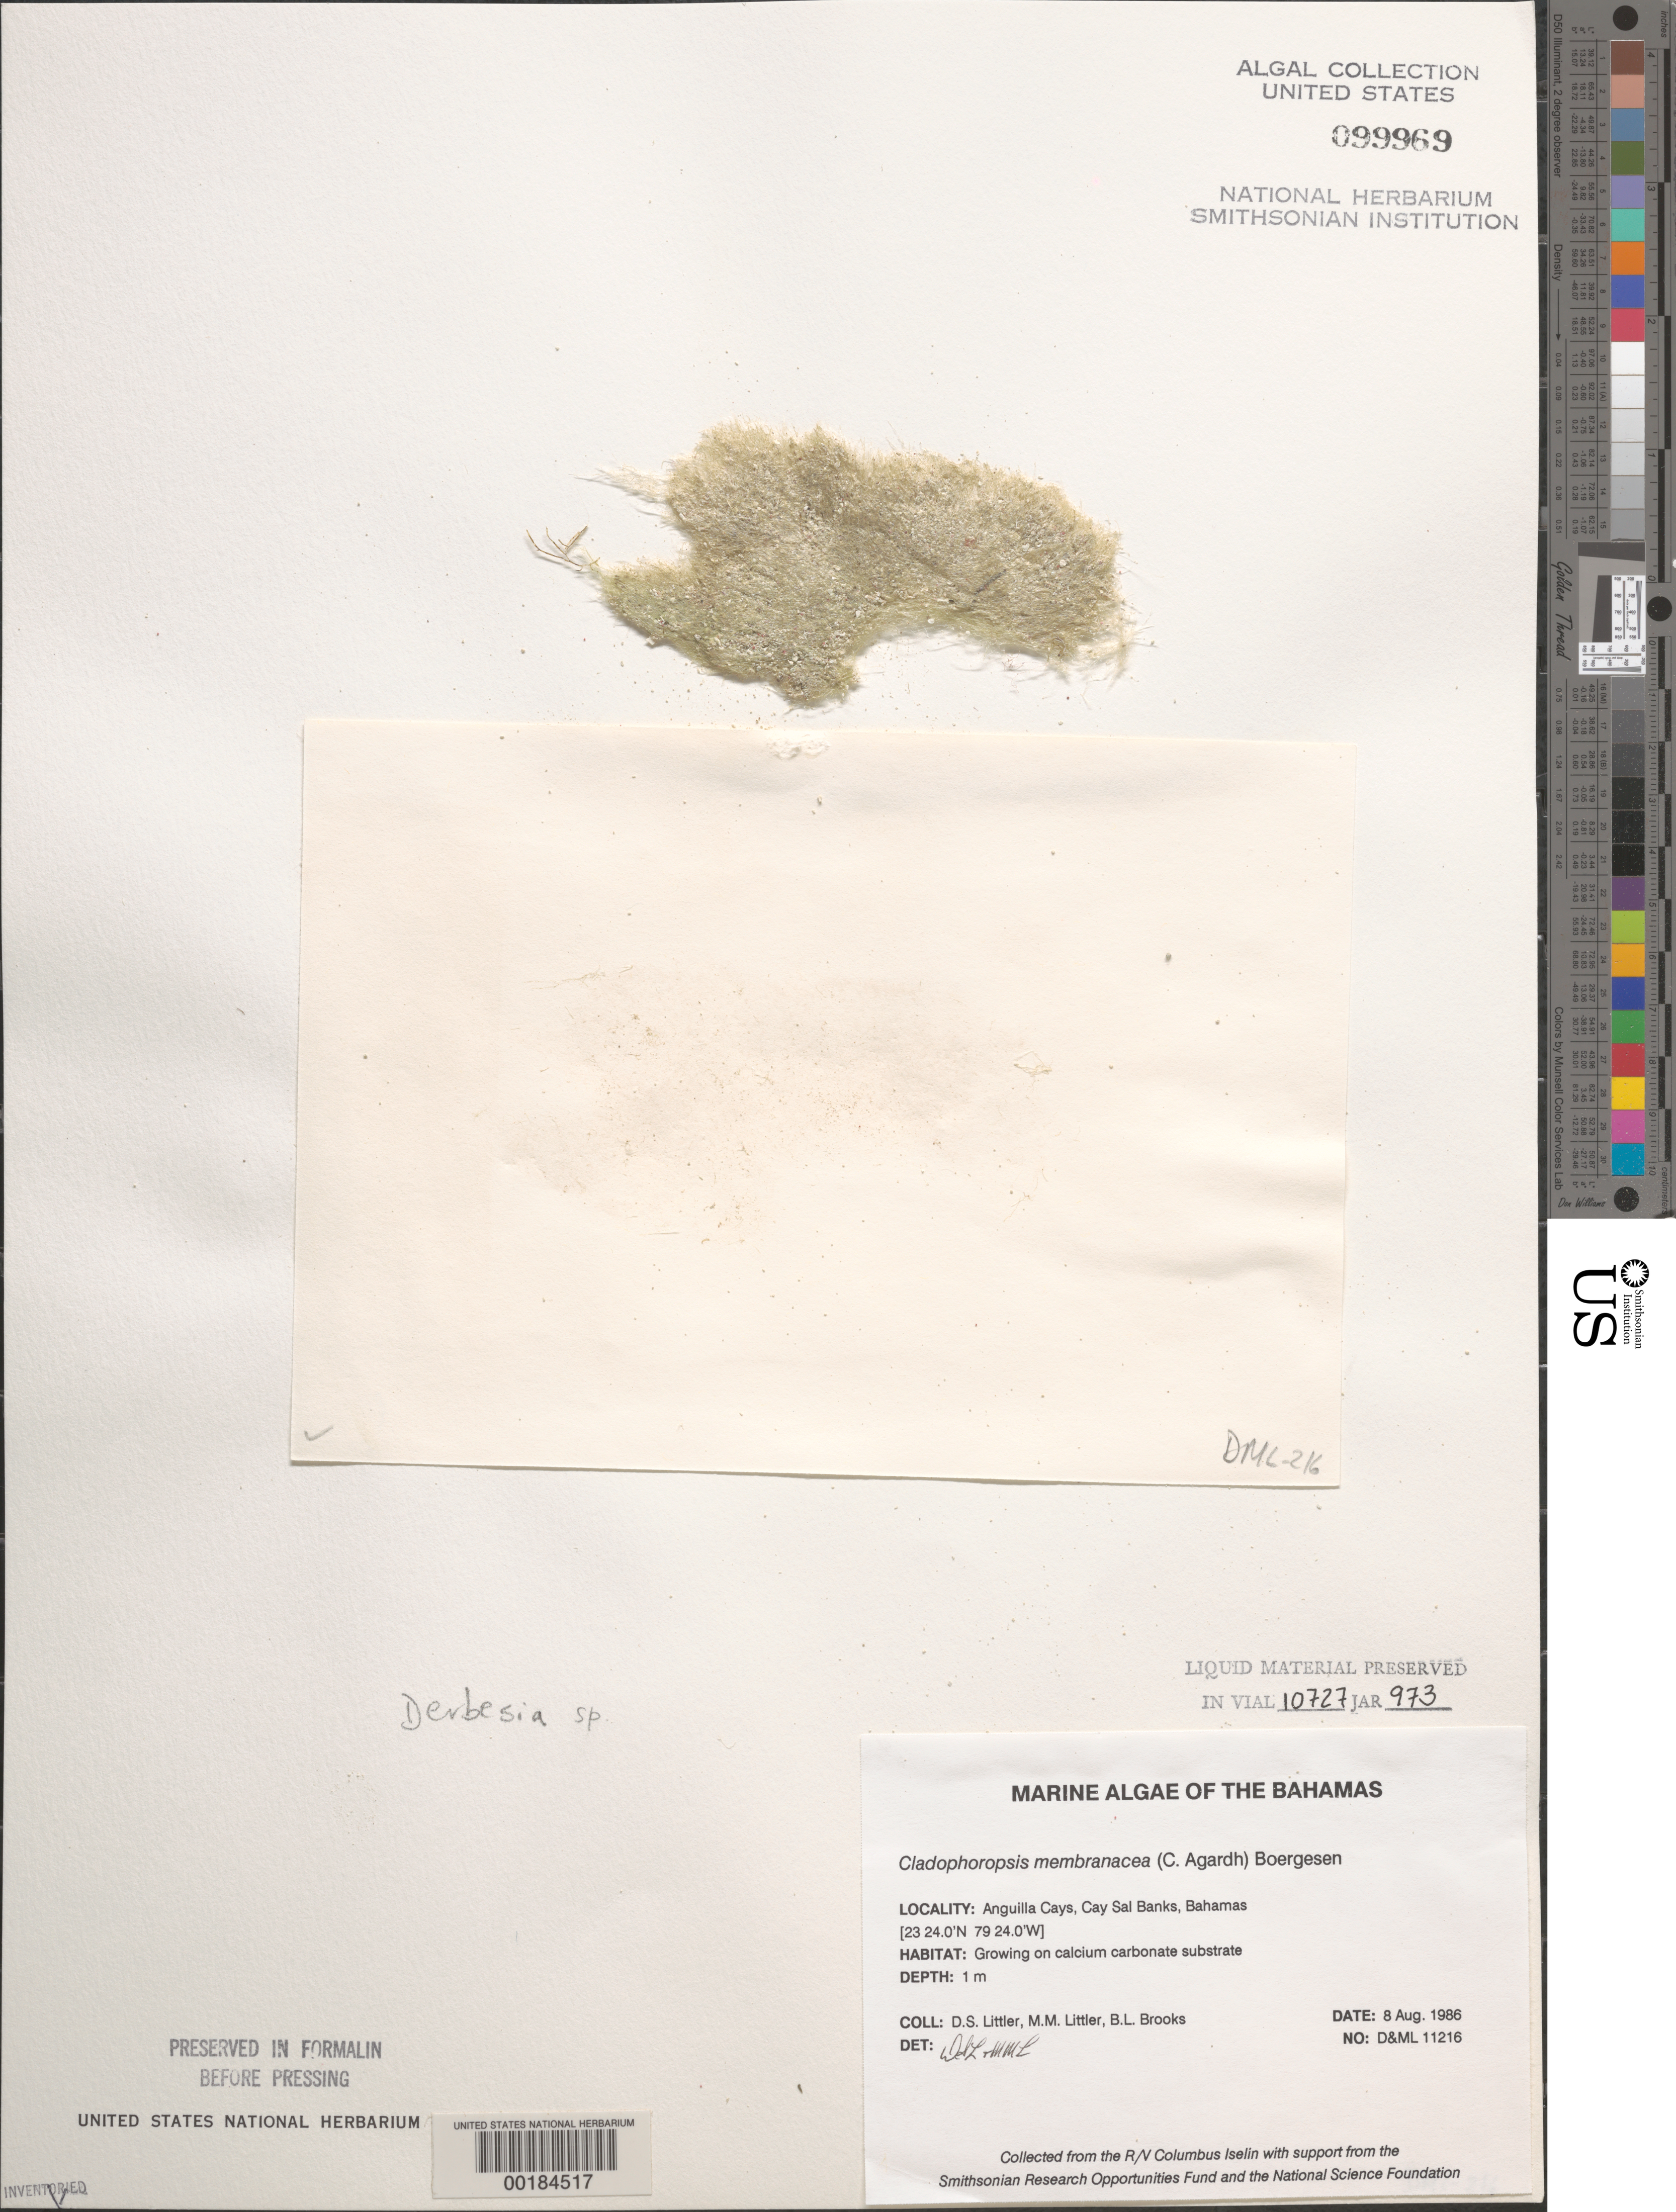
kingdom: Plantae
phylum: Chlorophyta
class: Ulvophyceae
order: Siphonocladales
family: Boodleaceae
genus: Cladophoropsis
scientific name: Cladophoropsis membranacea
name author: (Hofman-Bang) Børgesen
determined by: Littler, D. S.; Littler, M. M.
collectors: D. S. Littler, M. M. Littler & B. Brooks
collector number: D&ML 11216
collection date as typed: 08 Aug 1986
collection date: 1986-08-08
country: Bahamas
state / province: Bimini Banks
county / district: Bimini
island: Anguilla Cays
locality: Cay Sal Banks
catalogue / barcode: US 99969